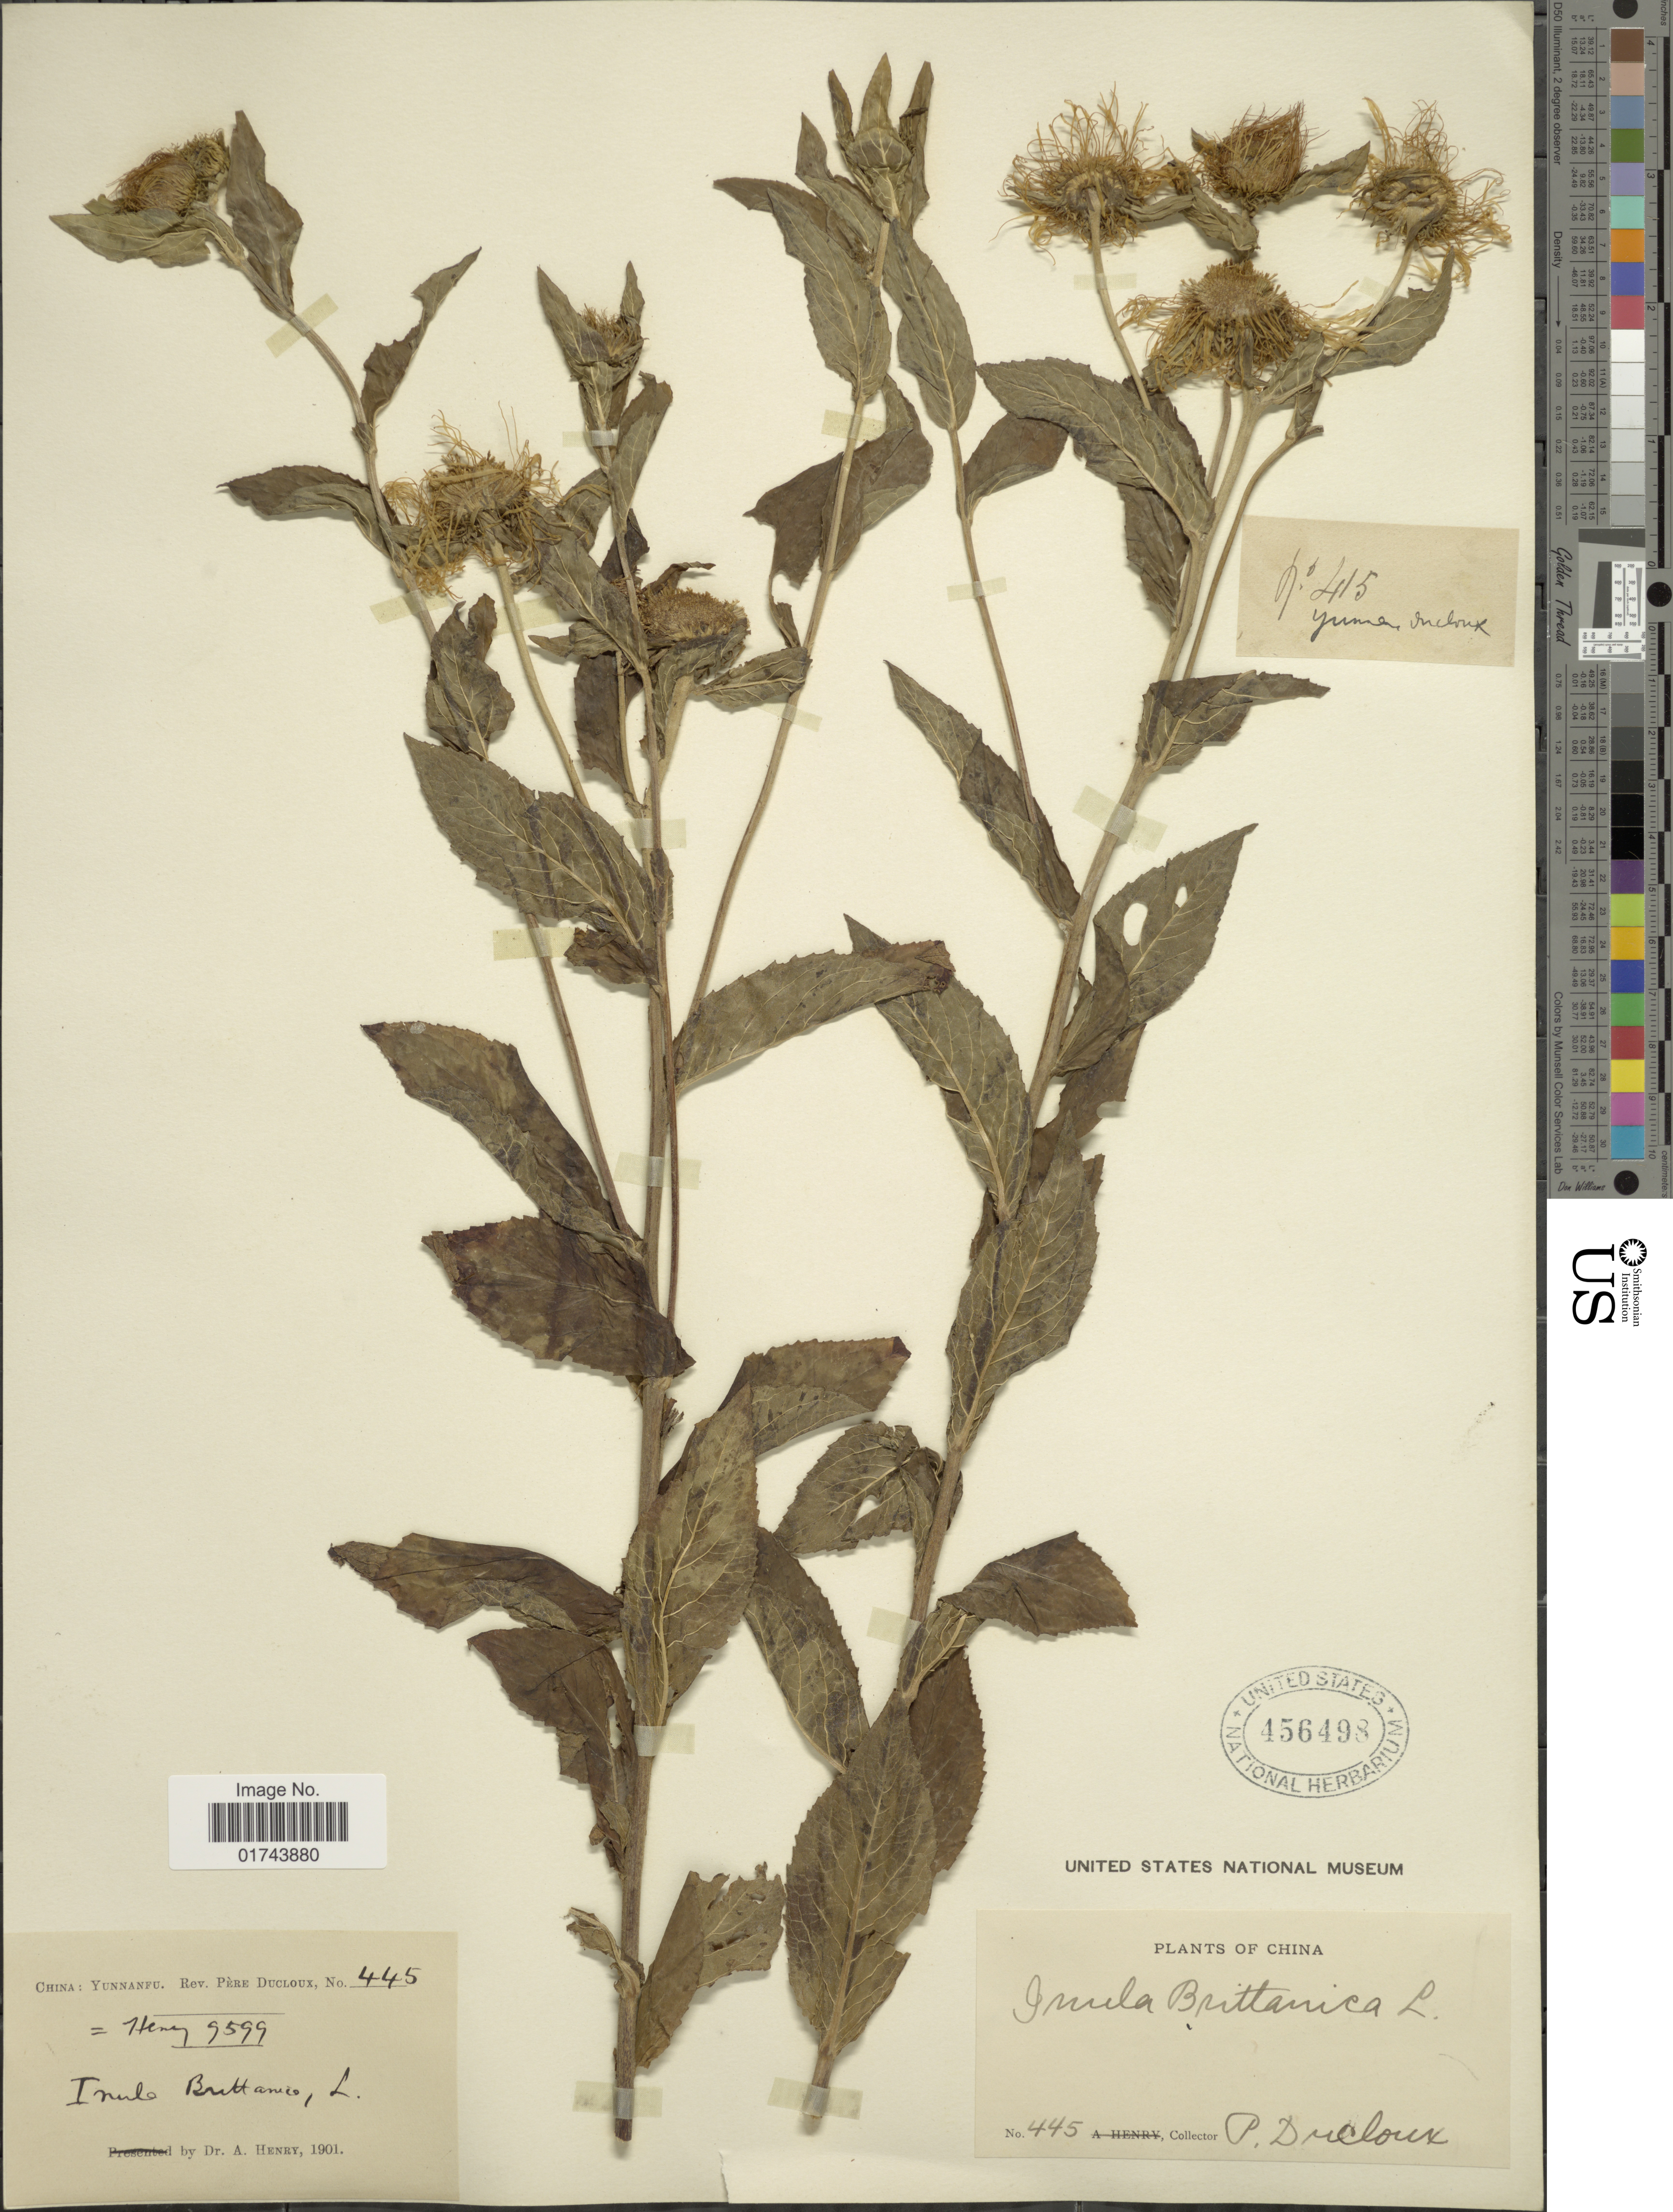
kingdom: Plantae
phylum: Tracheophyta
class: Magnoliopsida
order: Asterales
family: Asteraceae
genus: Inula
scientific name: Inula britannica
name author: L.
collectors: F. Ducloux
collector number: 445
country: China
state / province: Yunnan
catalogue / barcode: US 456498